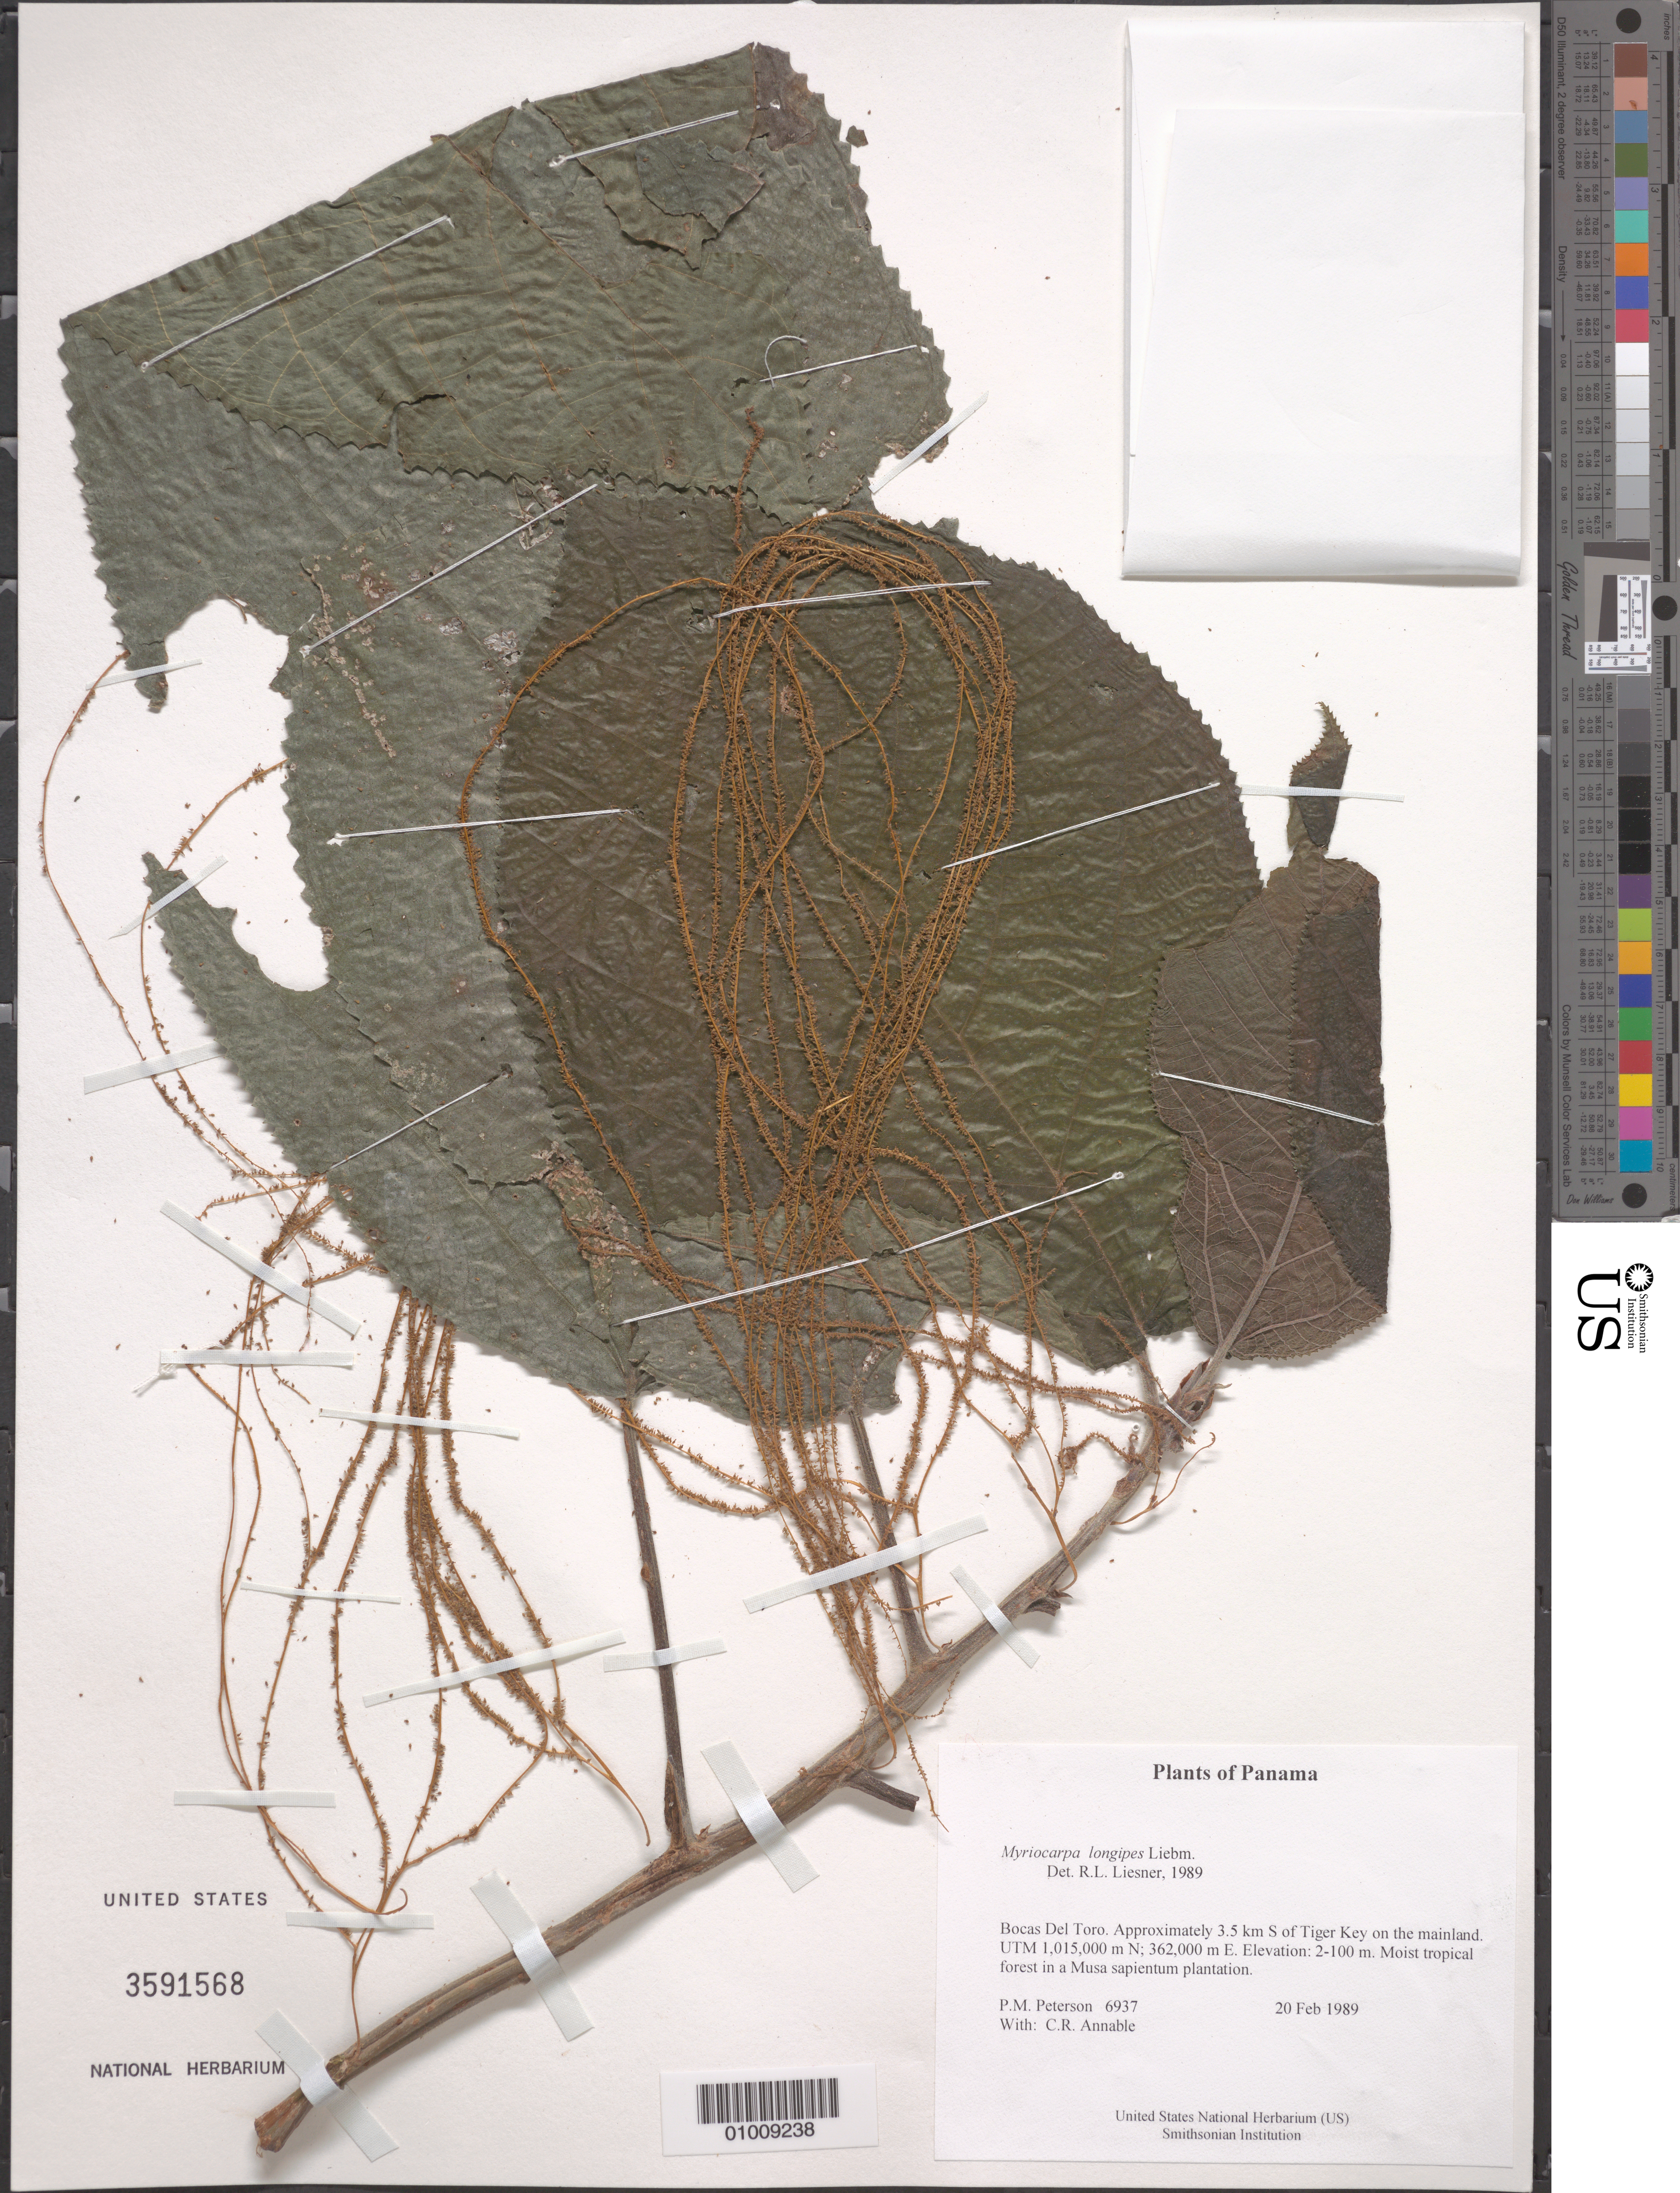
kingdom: Plantae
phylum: Tracheophyta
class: Polypodiopsida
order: Polypodiales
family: Pteridaceae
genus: Pityrogramma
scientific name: Pityrogramma calomelanos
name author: (L.) Link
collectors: P. M. Peterson & C. R. Annable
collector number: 06737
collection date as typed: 09 Feb 1989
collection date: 1989-02-09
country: Panama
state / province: Bocas del Toro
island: San Cristobal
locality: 1 km NW of Bocatorito on SE side on island.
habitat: Along coast and pasture land.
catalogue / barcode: US 359156